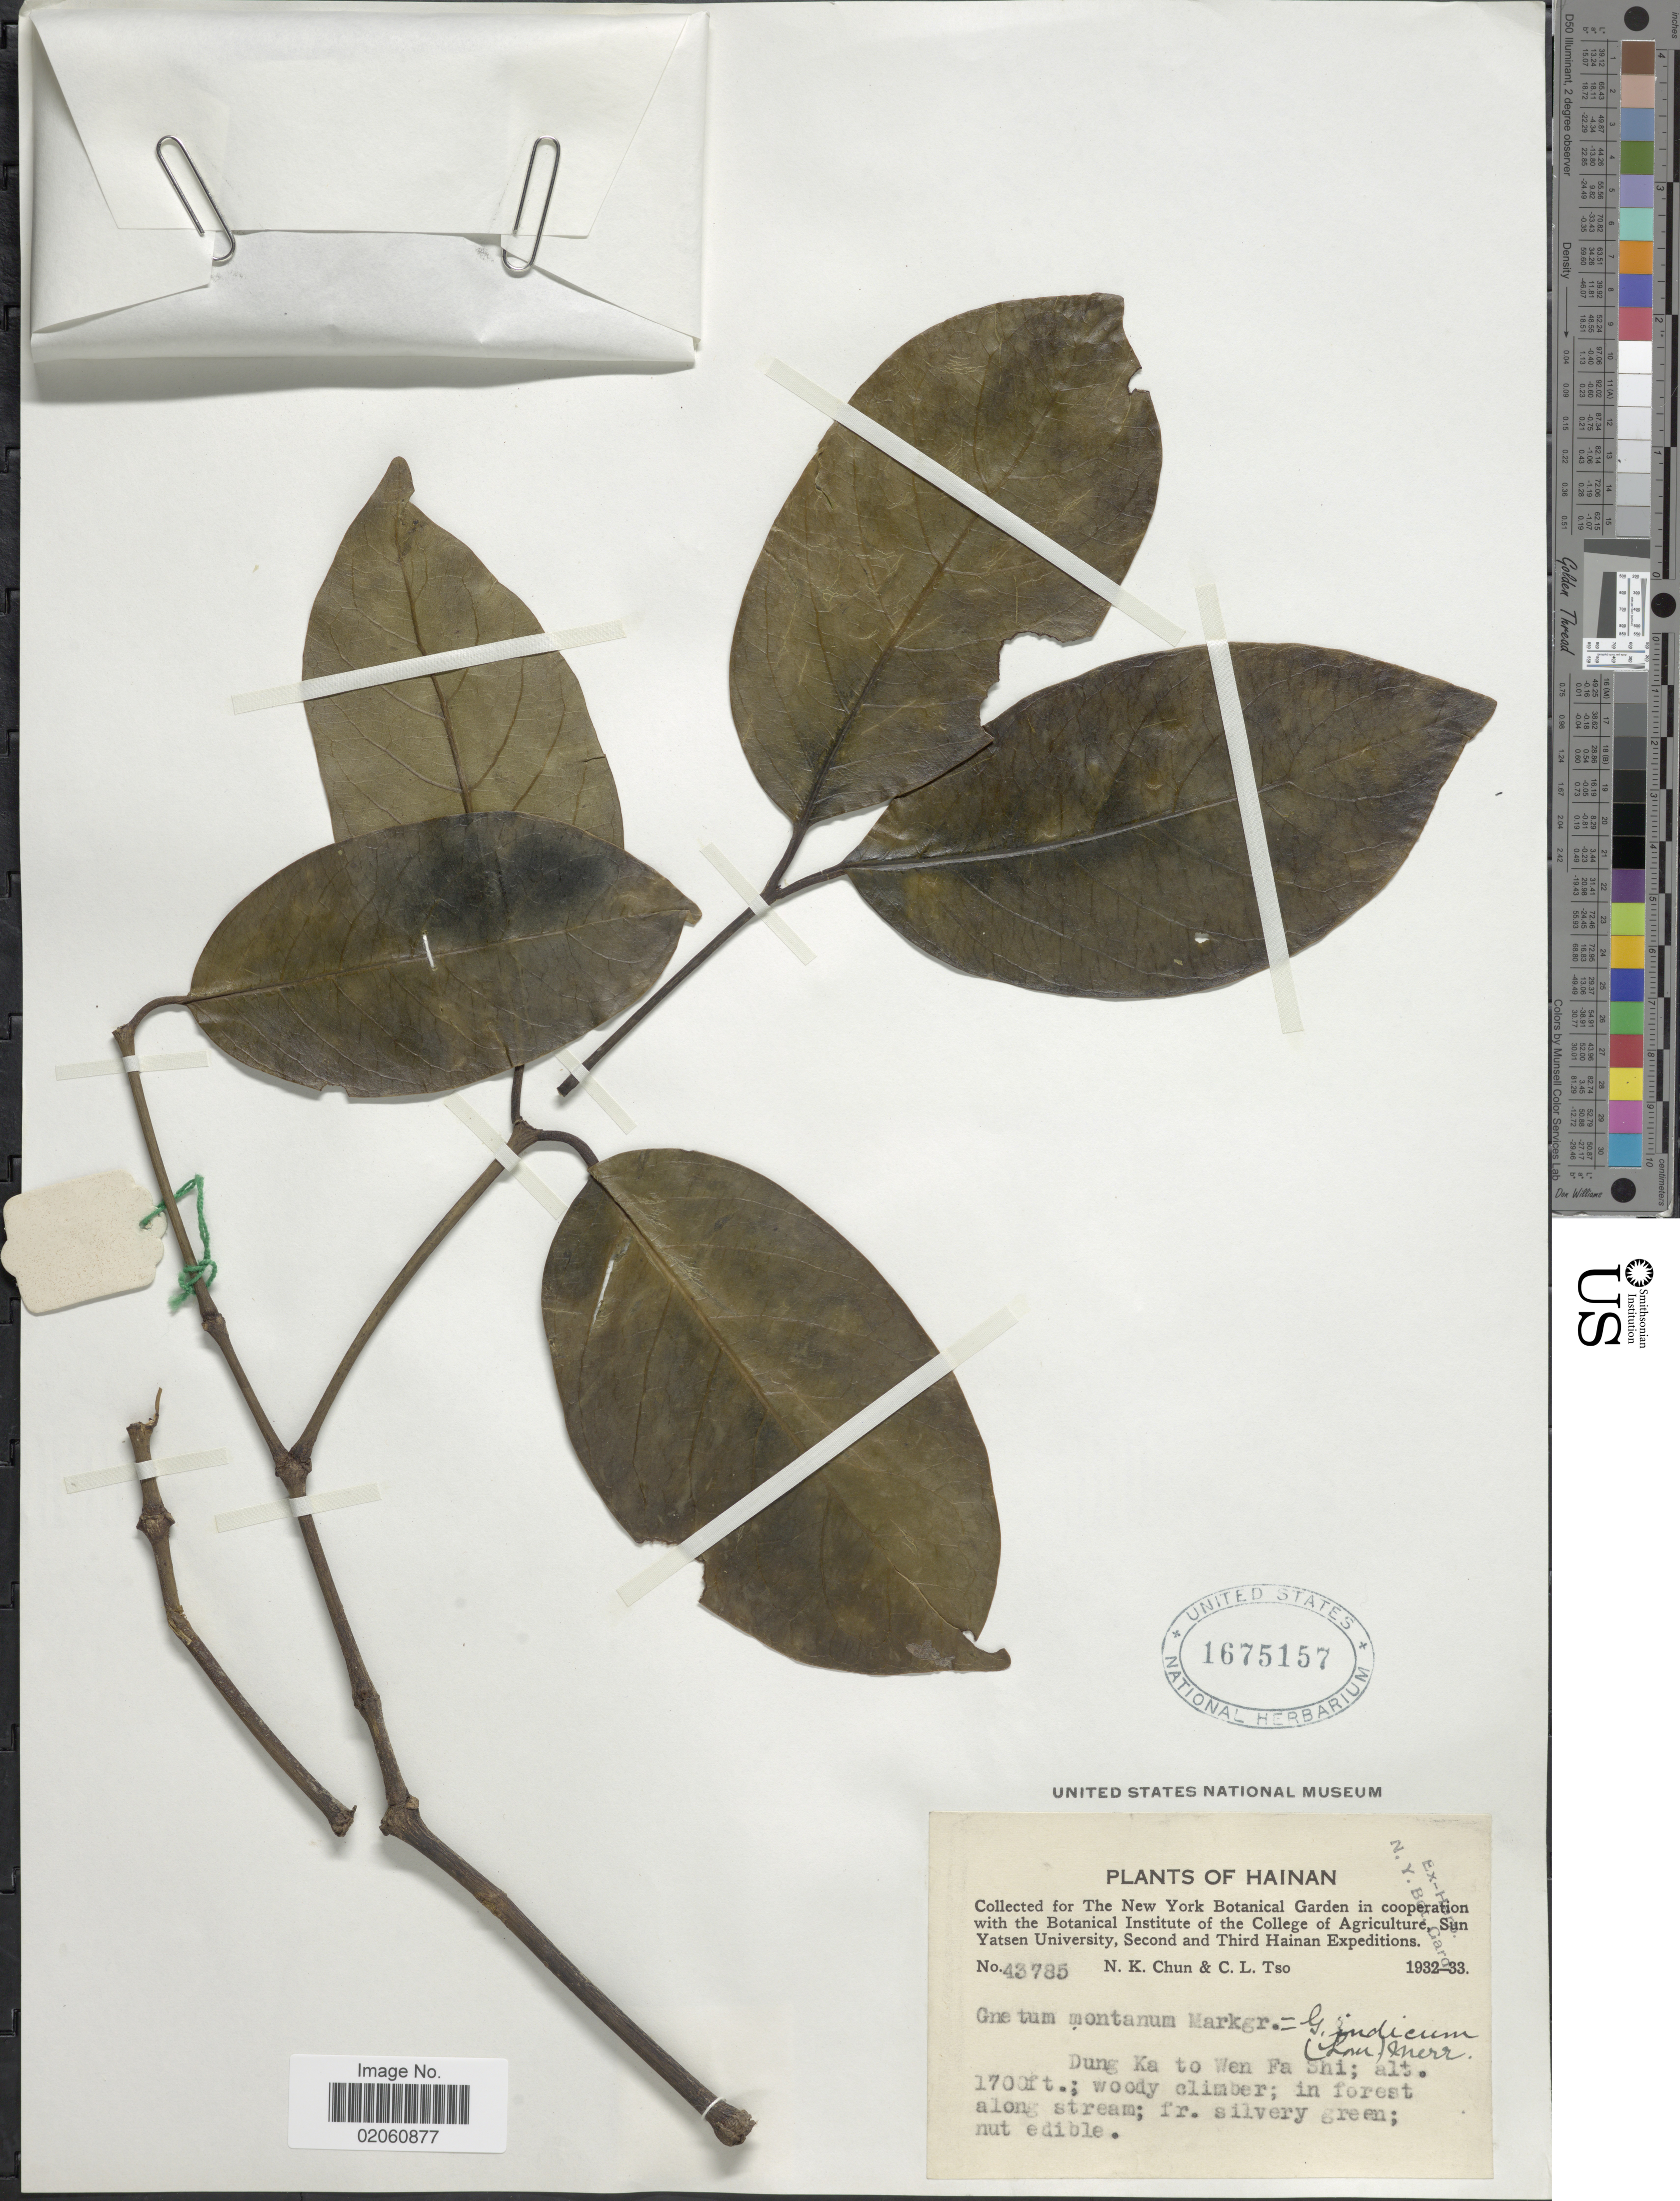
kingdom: Plantae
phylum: Tracheophyta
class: Gnetopsida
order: Gnetales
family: Gnetaceae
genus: Gnetum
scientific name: Gnetum indicum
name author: (Lour.) Merr.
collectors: N. K. Chun & C. Tso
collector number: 43785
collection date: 1932/1933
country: China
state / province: Hainan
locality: Dung Ka to Wen Fa Shi; woody climber; in forest along stream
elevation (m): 518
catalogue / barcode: US 1675157